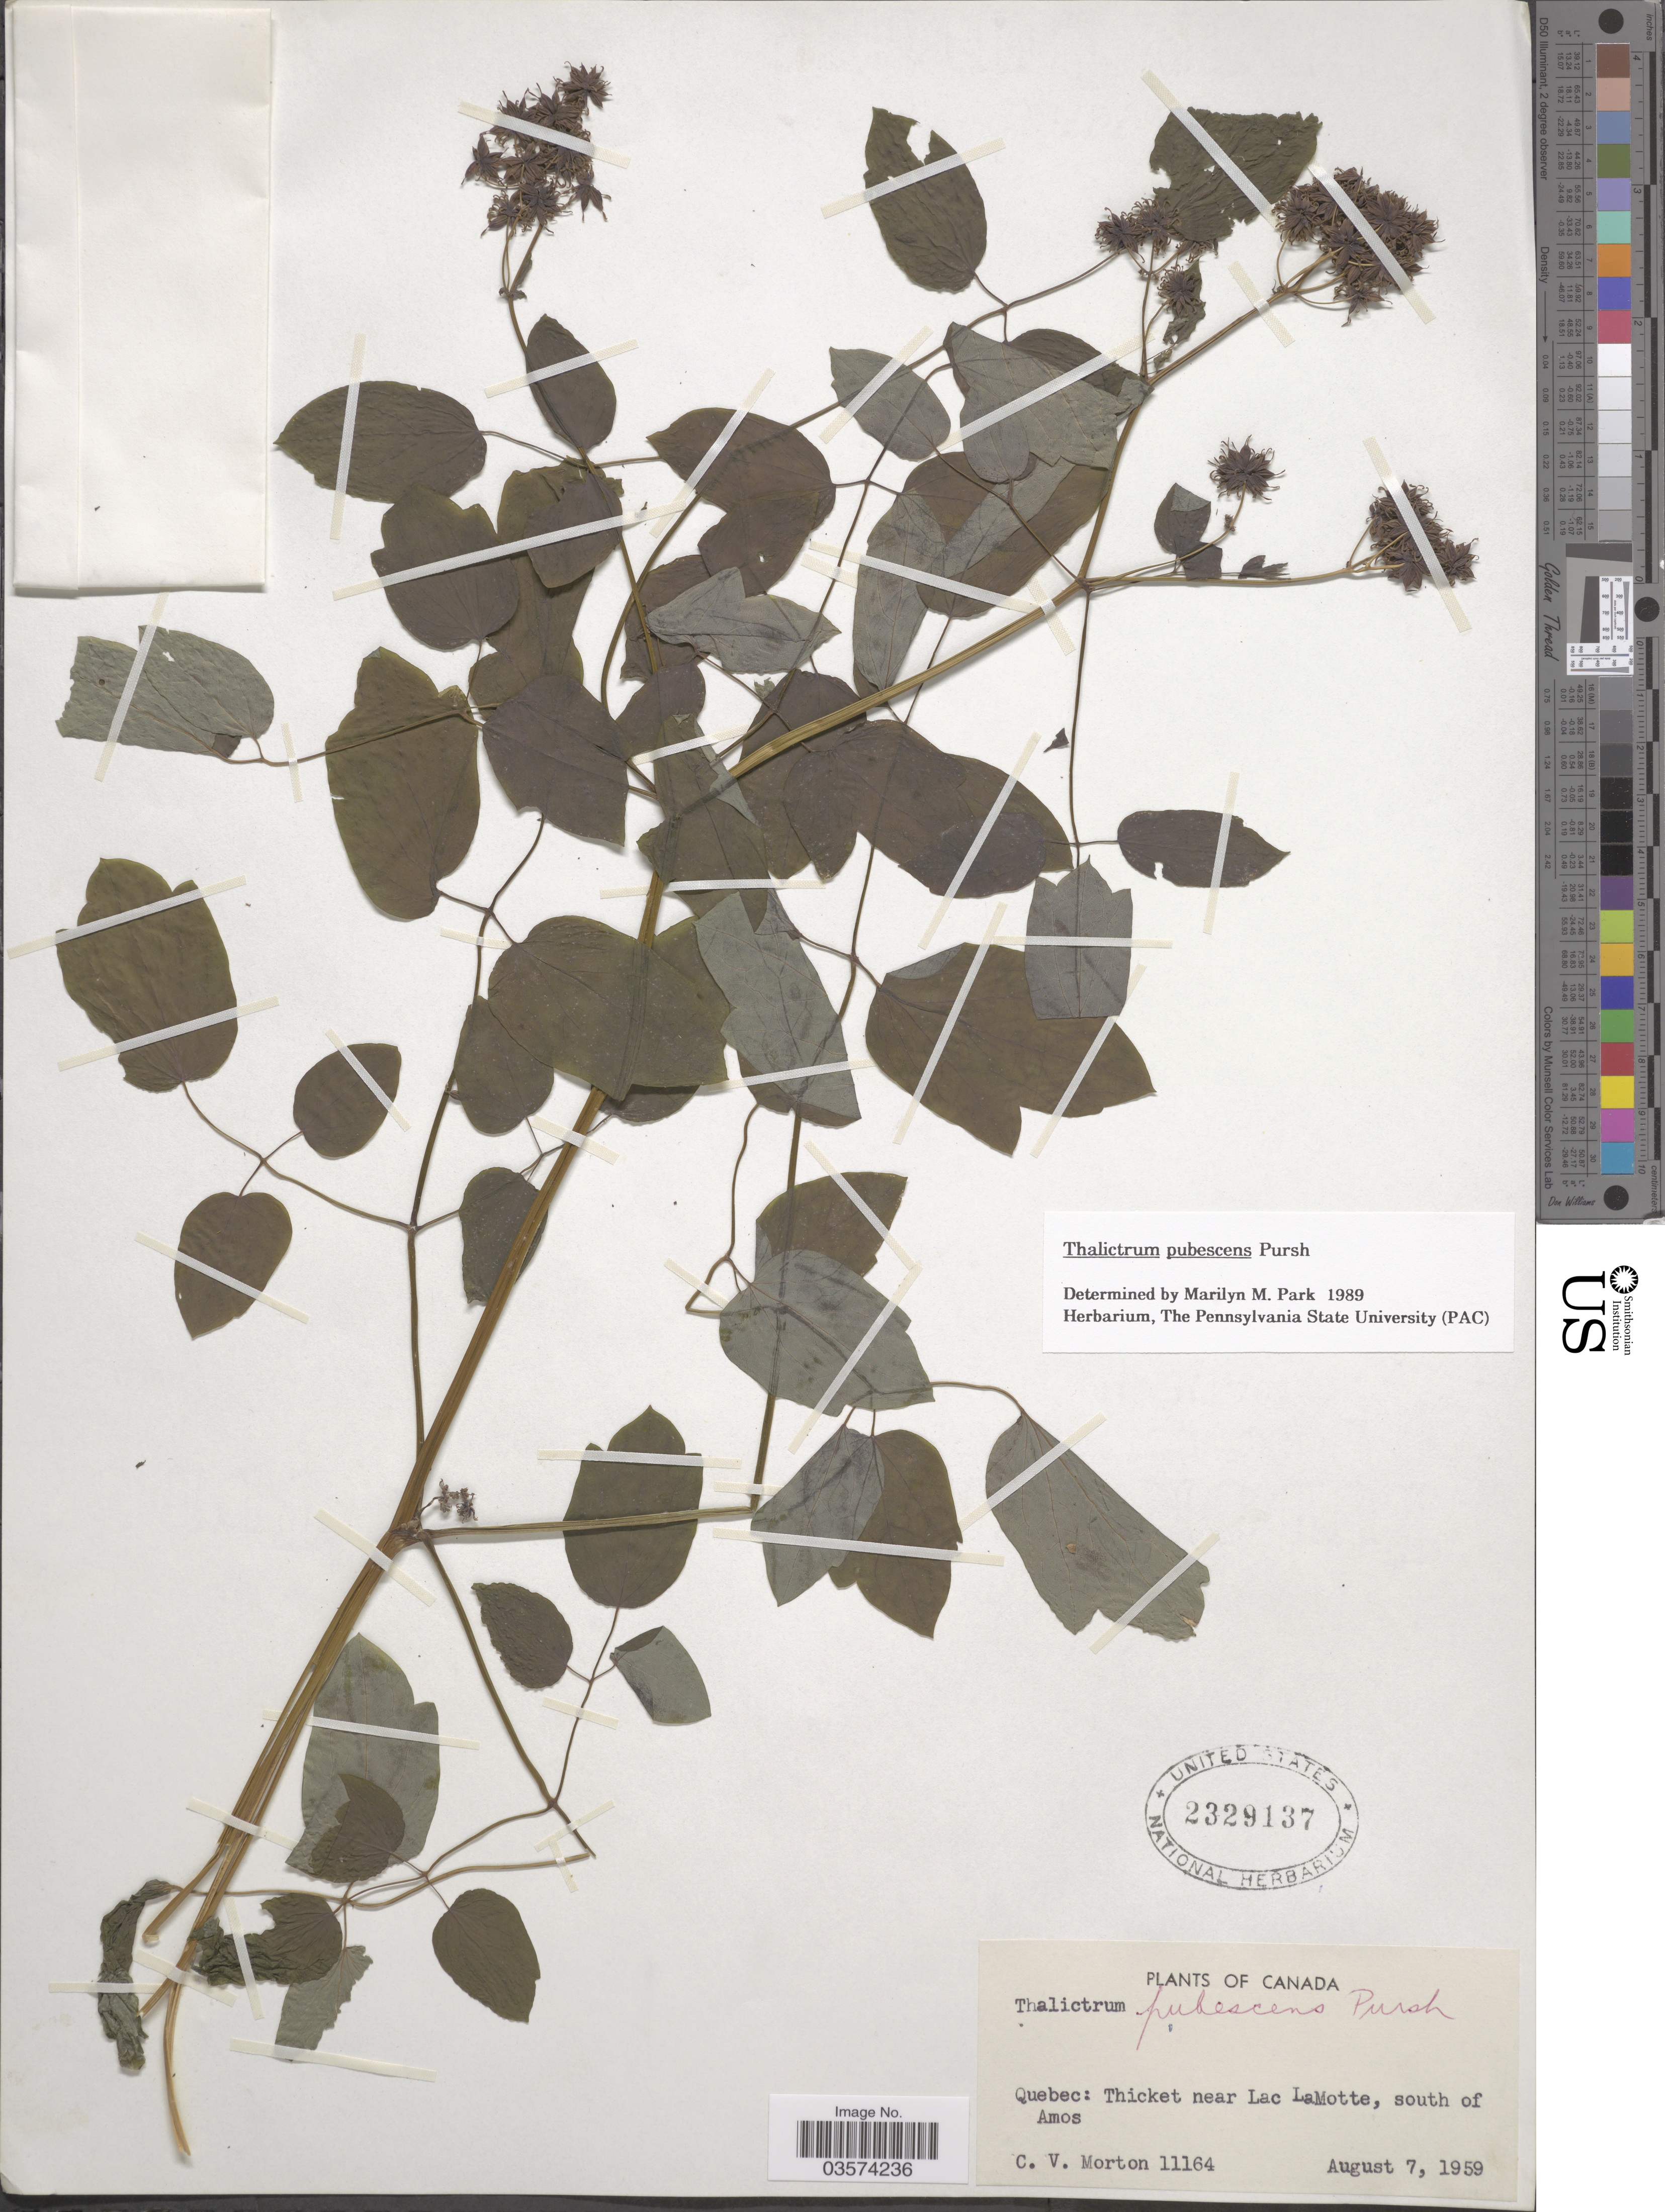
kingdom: Plantae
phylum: Tracheophyta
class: Magnoliopsida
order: Ranunculales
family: Ranunculaceae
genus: Thalictrum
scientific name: Thalictrum pubescens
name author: Pursh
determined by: Park, Marilyn Marqueen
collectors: C. V. Morton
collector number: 11164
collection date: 1959-08-07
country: Canada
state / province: Quebec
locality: Thicket near Lac LaMotte, south of Amos.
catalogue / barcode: US 2329137